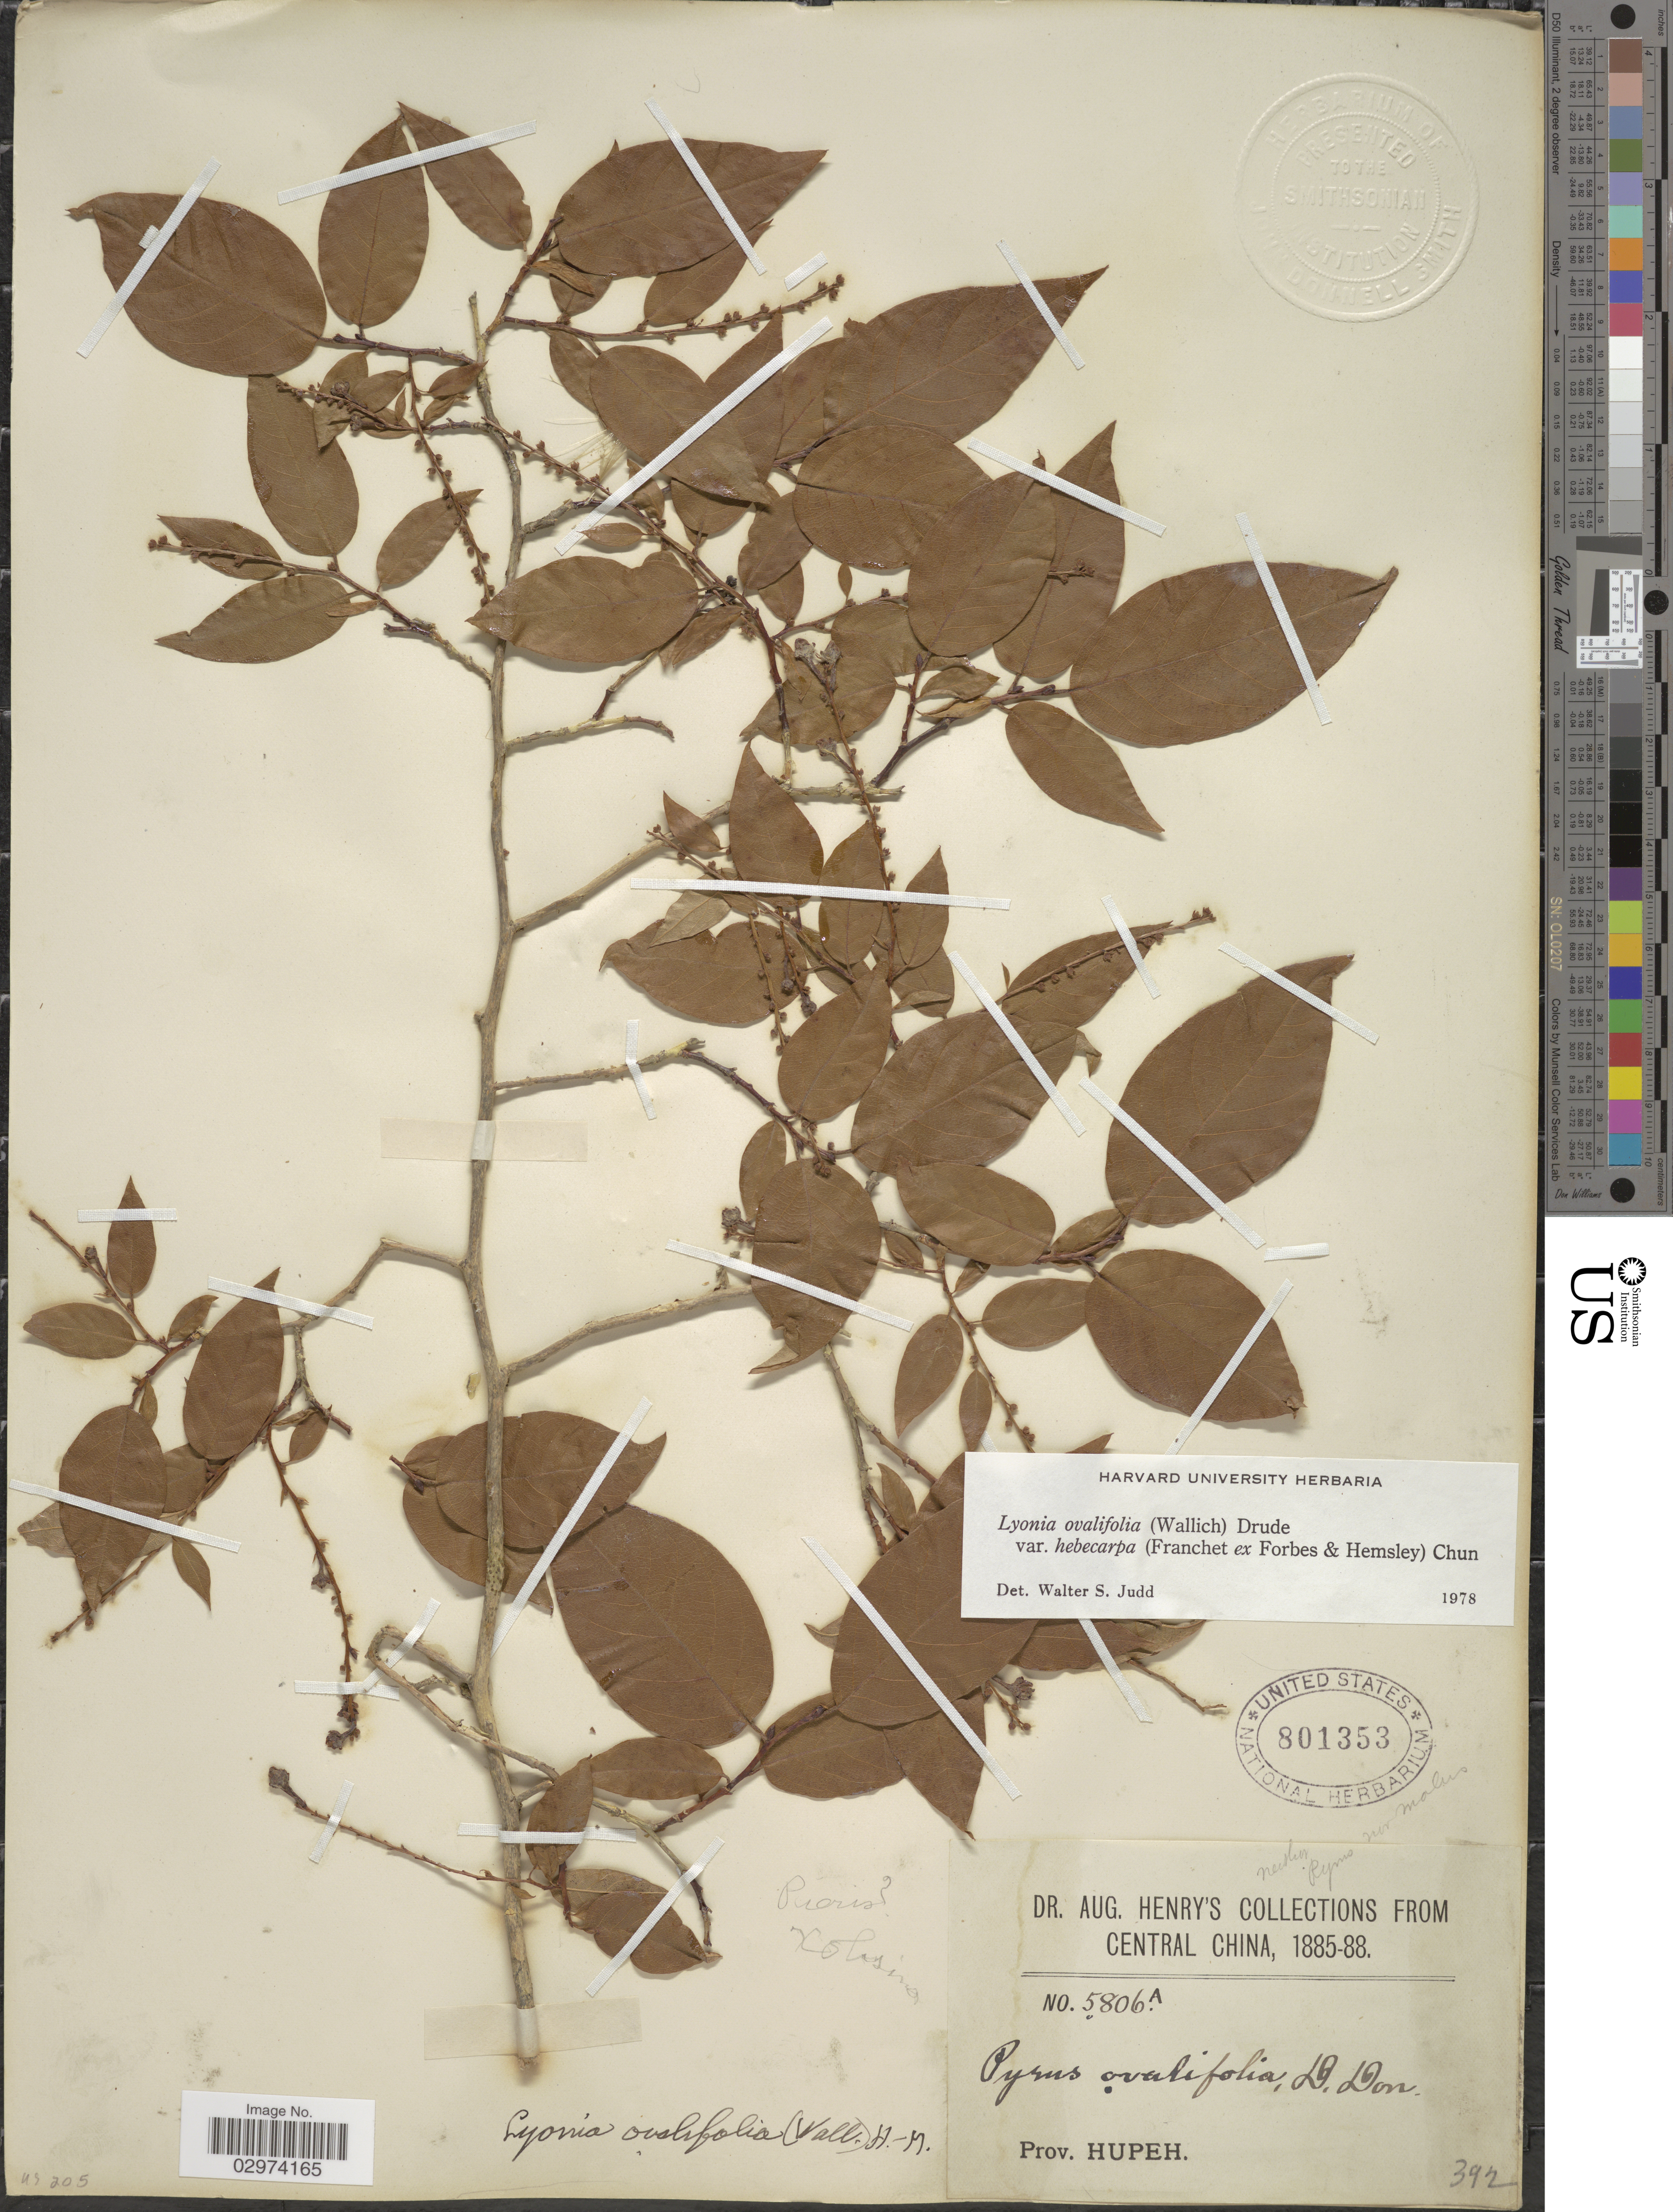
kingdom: Plantae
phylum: Tracheophyta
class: Magnoliopsida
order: Ericales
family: Ericaceae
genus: Lyonia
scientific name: Lyonia ovalifolia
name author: (Wall.) Drude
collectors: A. Henry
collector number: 5806 A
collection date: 1885/1888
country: China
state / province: Hubei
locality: Central China. Prov. Hupeh.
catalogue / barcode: US 801353